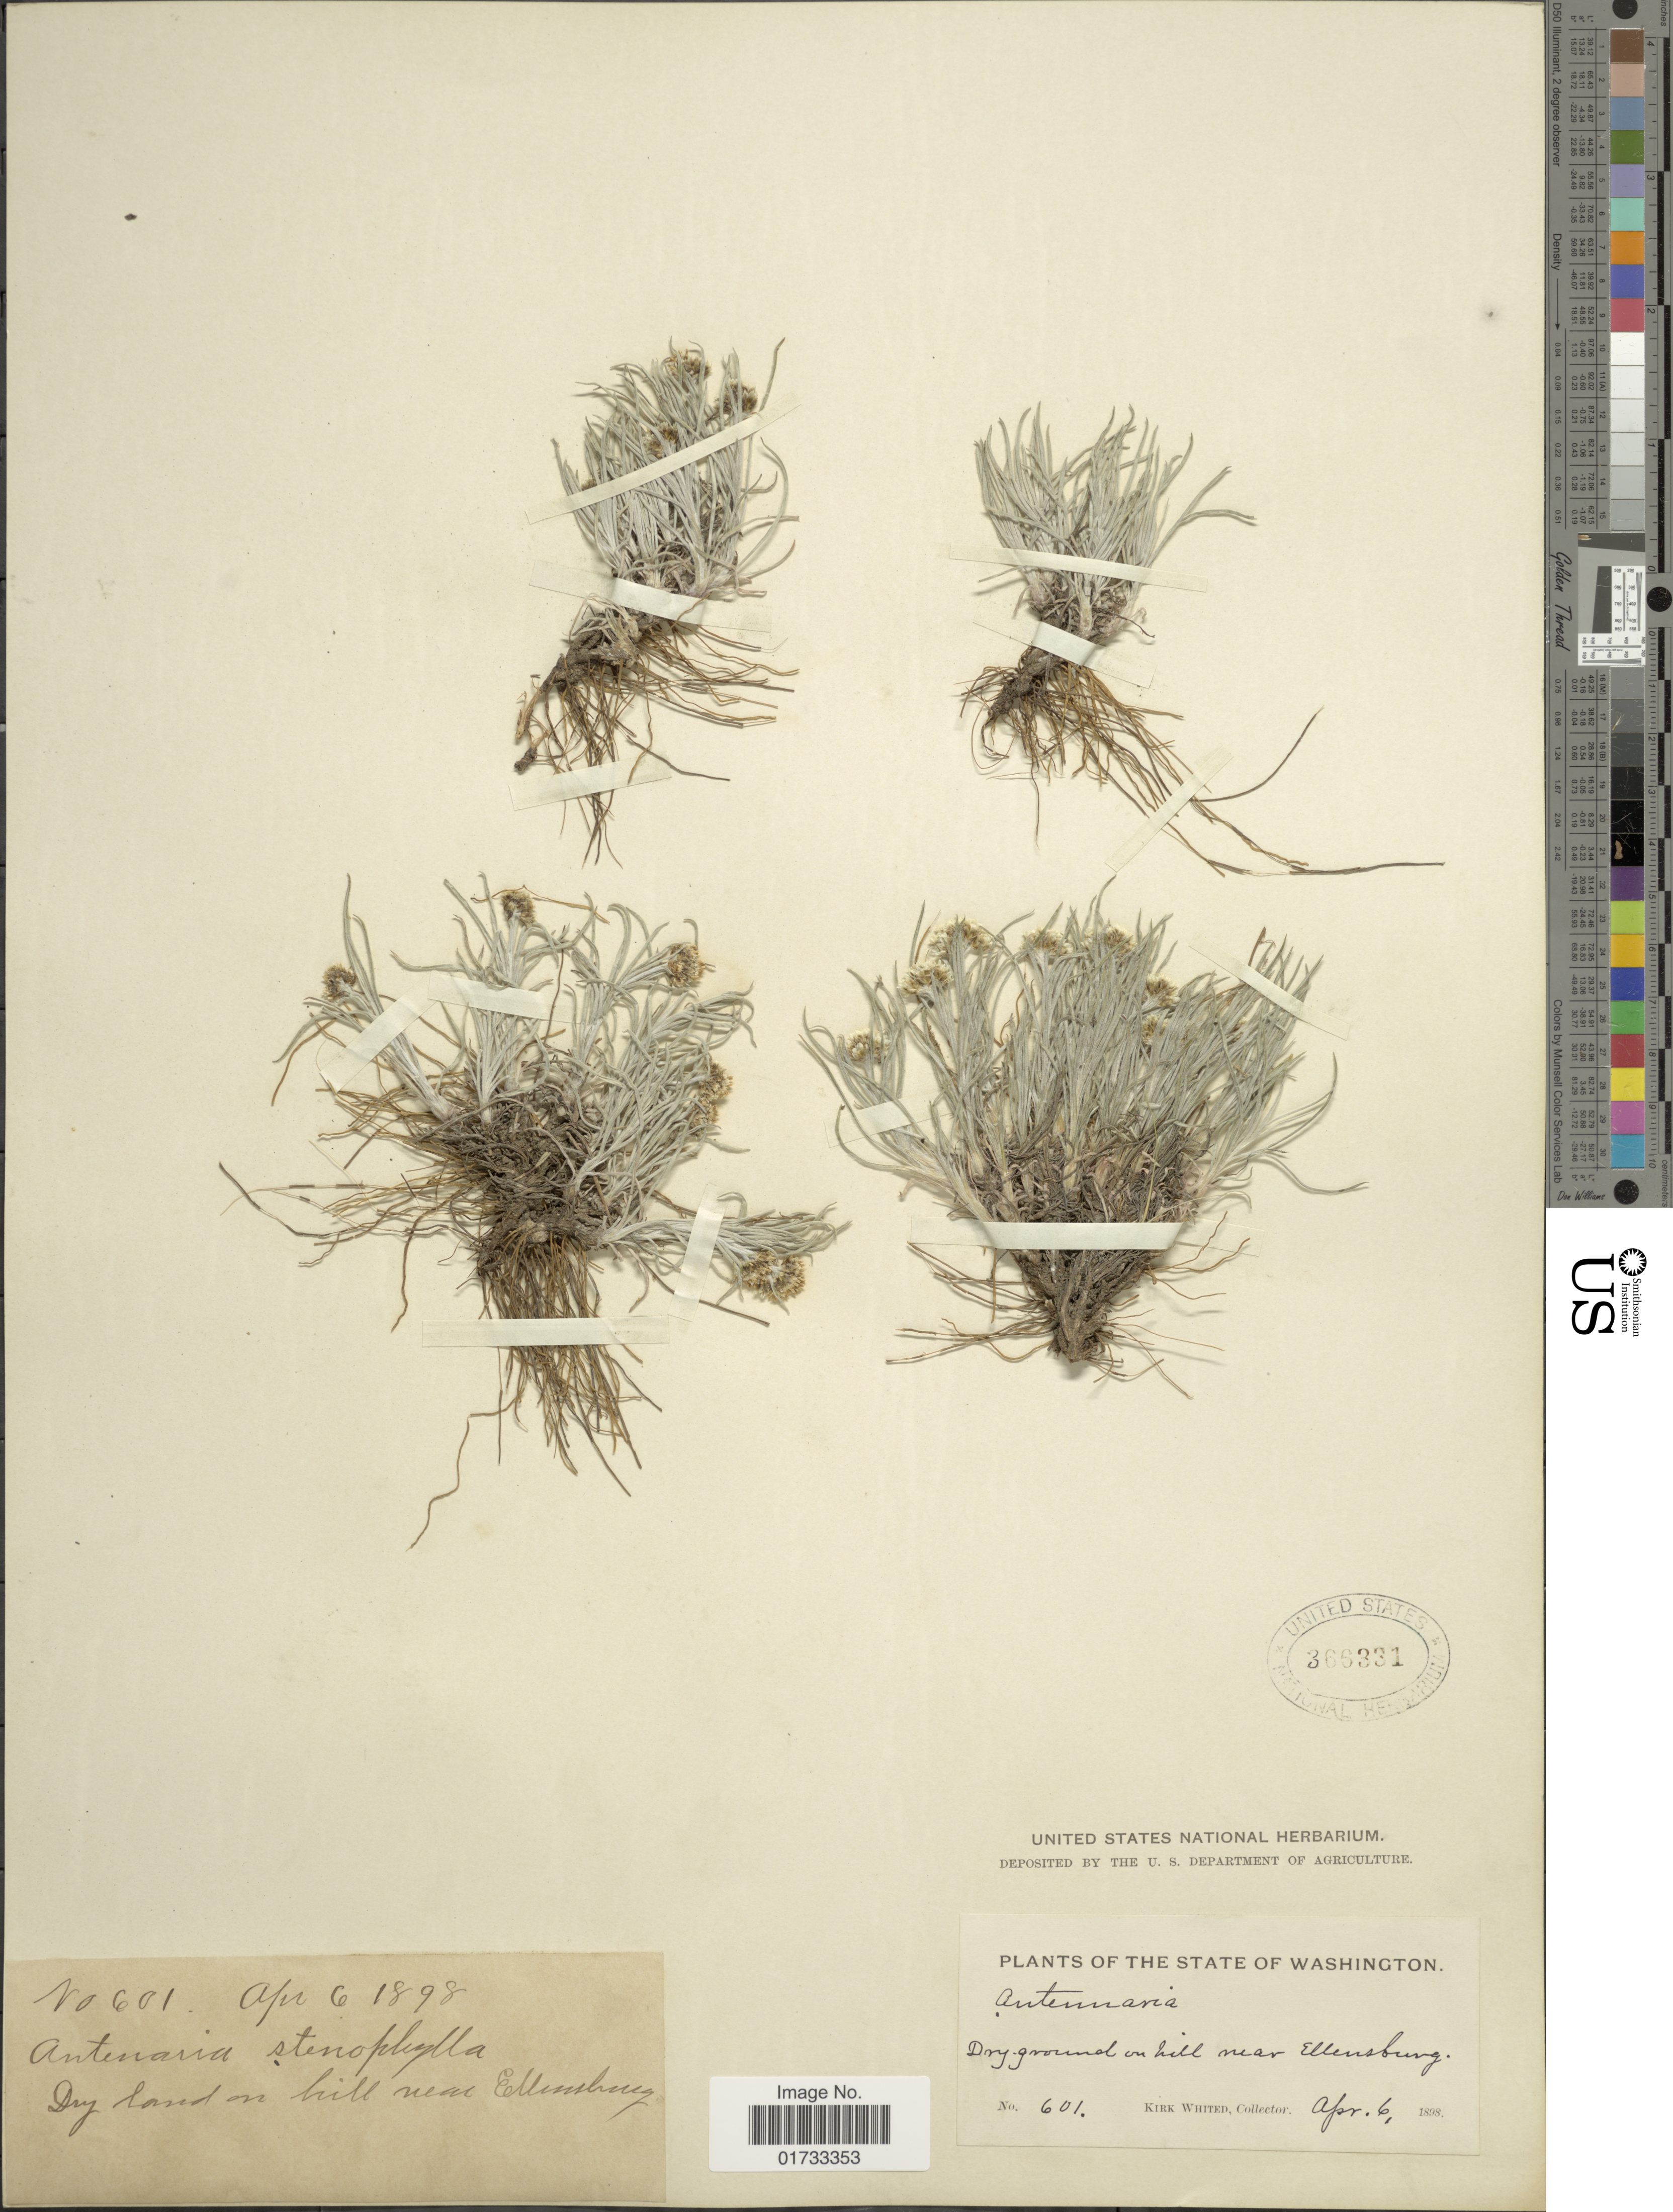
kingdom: Plantae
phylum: Tracheophyta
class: Magnoliopsida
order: Asterales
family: Asteraceae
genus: Antennaria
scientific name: Antennaria stenophylla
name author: (A. Gray) A. Gray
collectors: K. Whited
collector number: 601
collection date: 1898-04-06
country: United States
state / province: Washington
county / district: Kittitas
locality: Dry ground on hill near Ellensburg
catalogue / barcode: US 366331